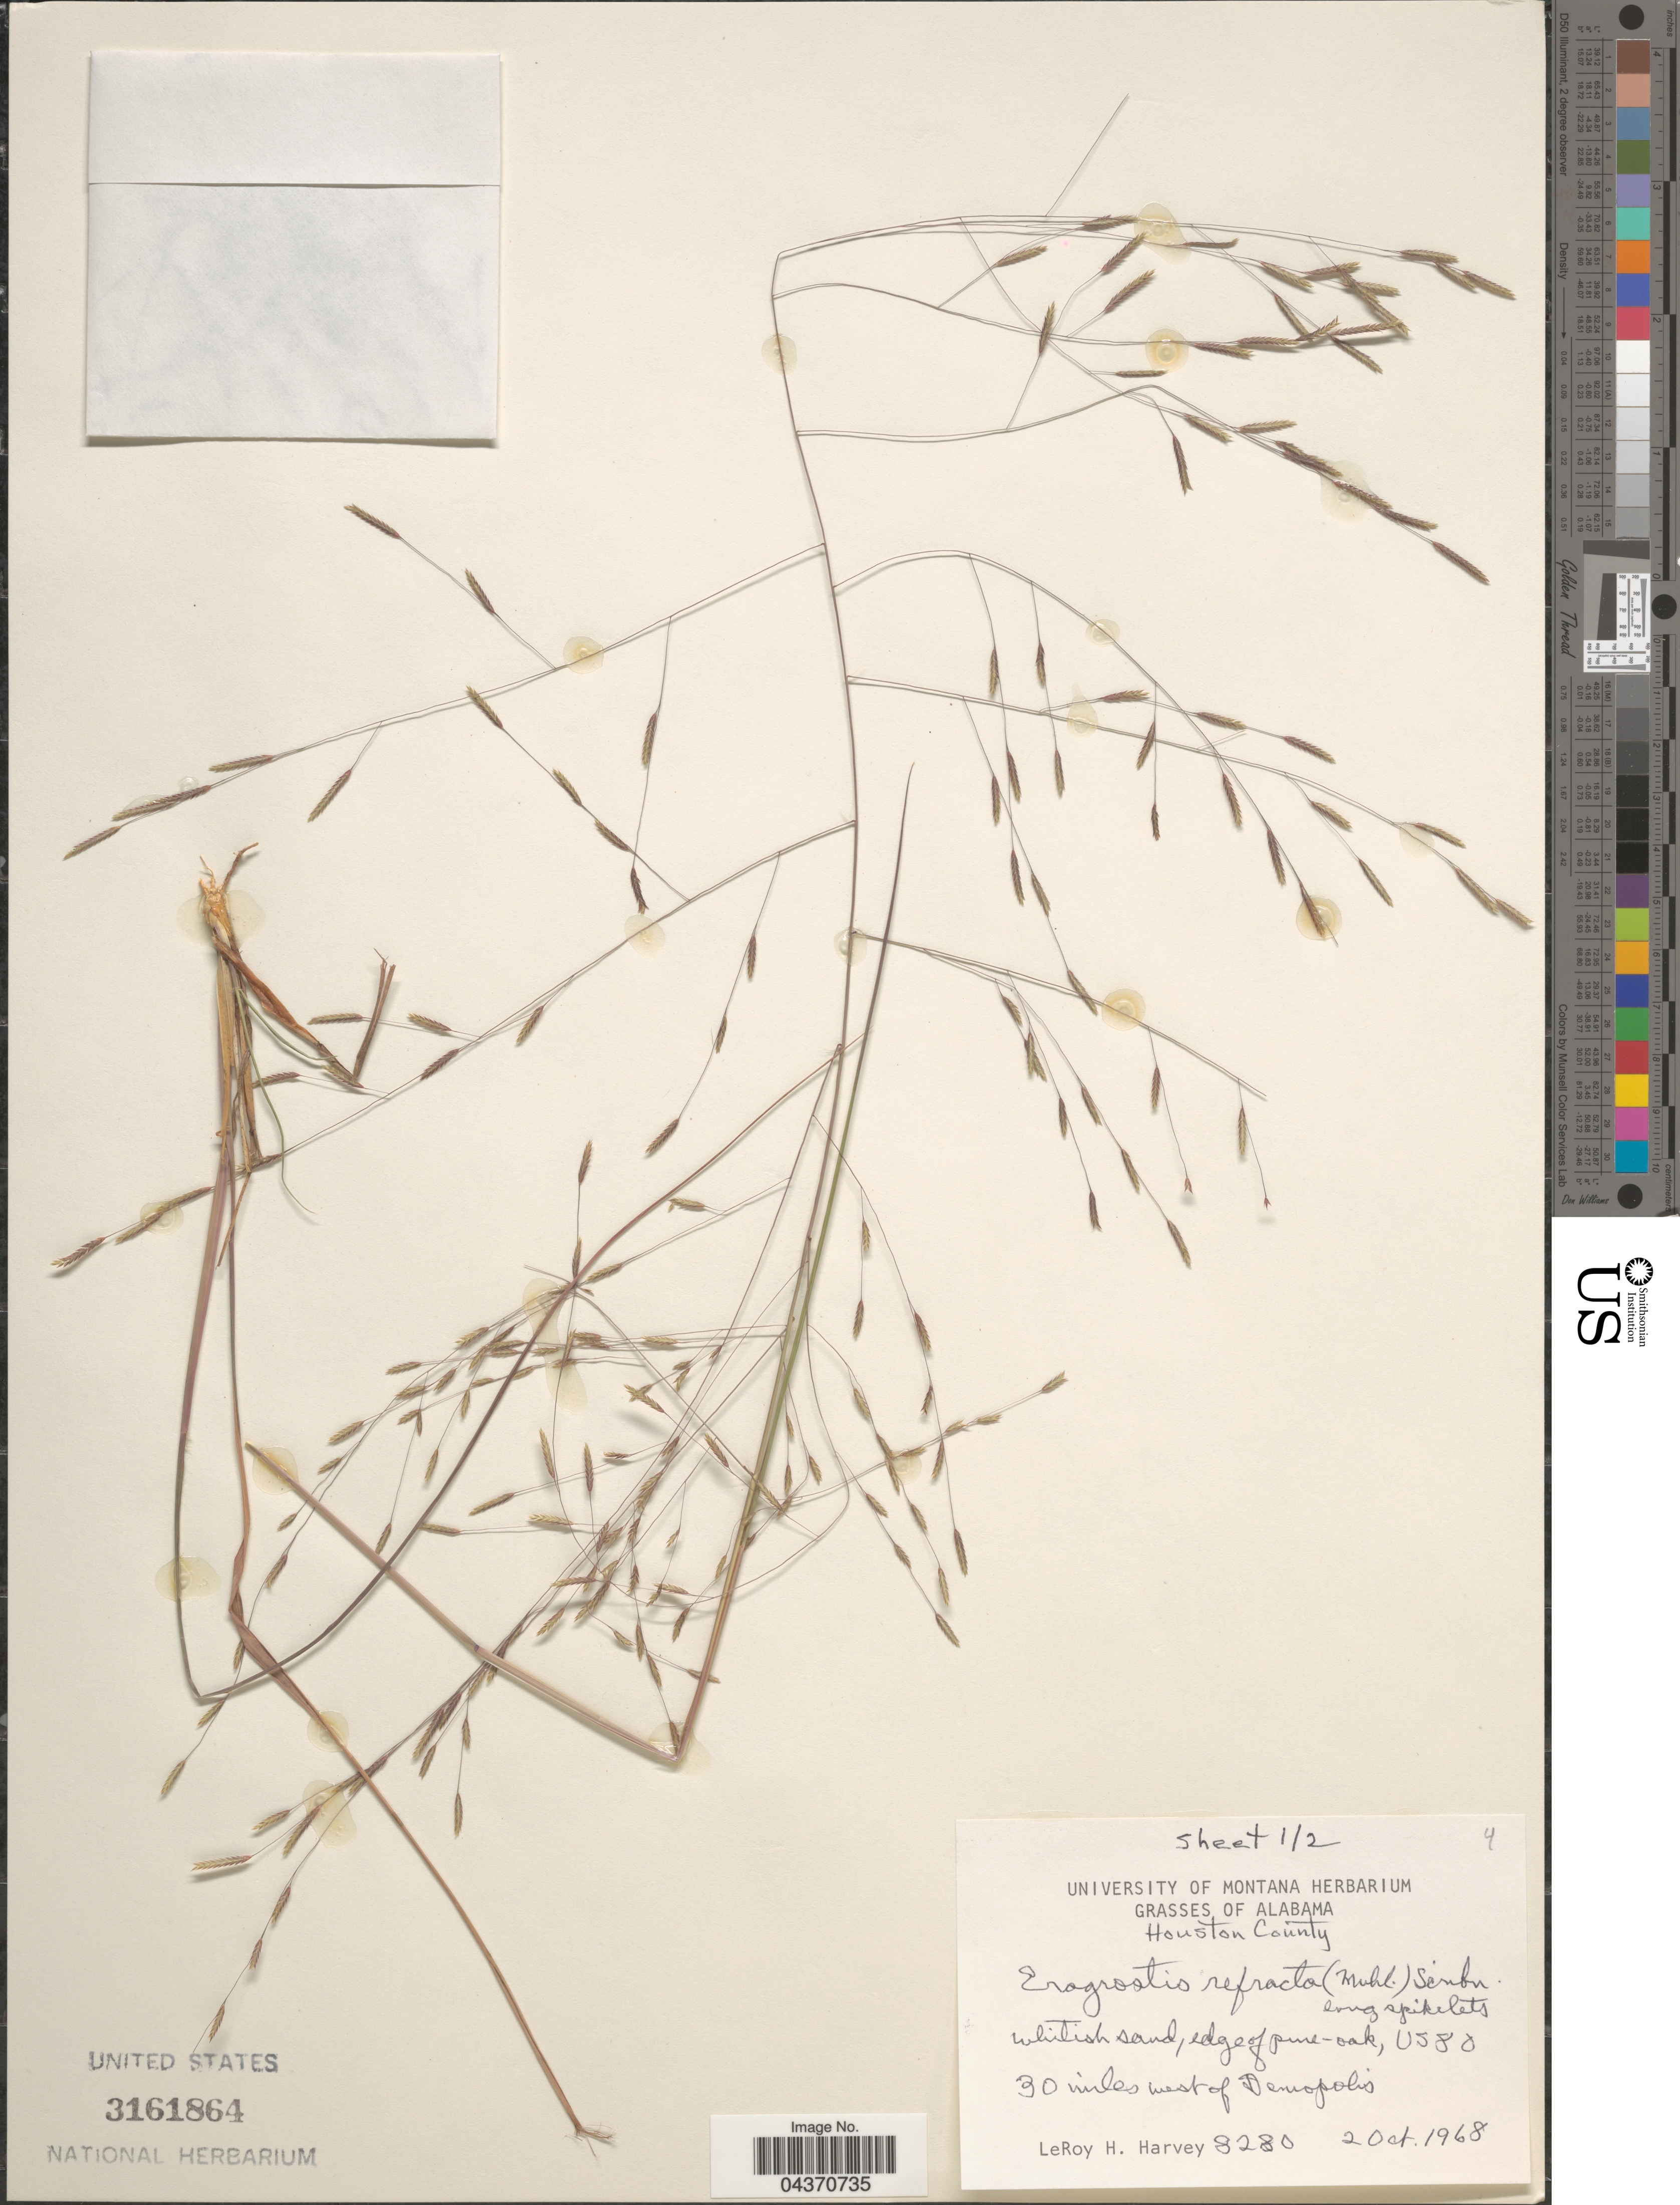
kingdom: Plantae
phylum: Tracheophyta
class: Liliopsida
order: Poales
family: Poaceae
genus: Eragrostis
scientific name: Eragrostis refracta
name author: (Muhl.) Scribn.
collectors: L. H. Harvey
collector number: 8280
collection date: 1968-10-02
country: United States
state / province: Alabama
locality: Houston County. Whitish sand, edge of pine-oak, US80. 30 miles west of Demopolis.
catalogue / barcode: US 3161864